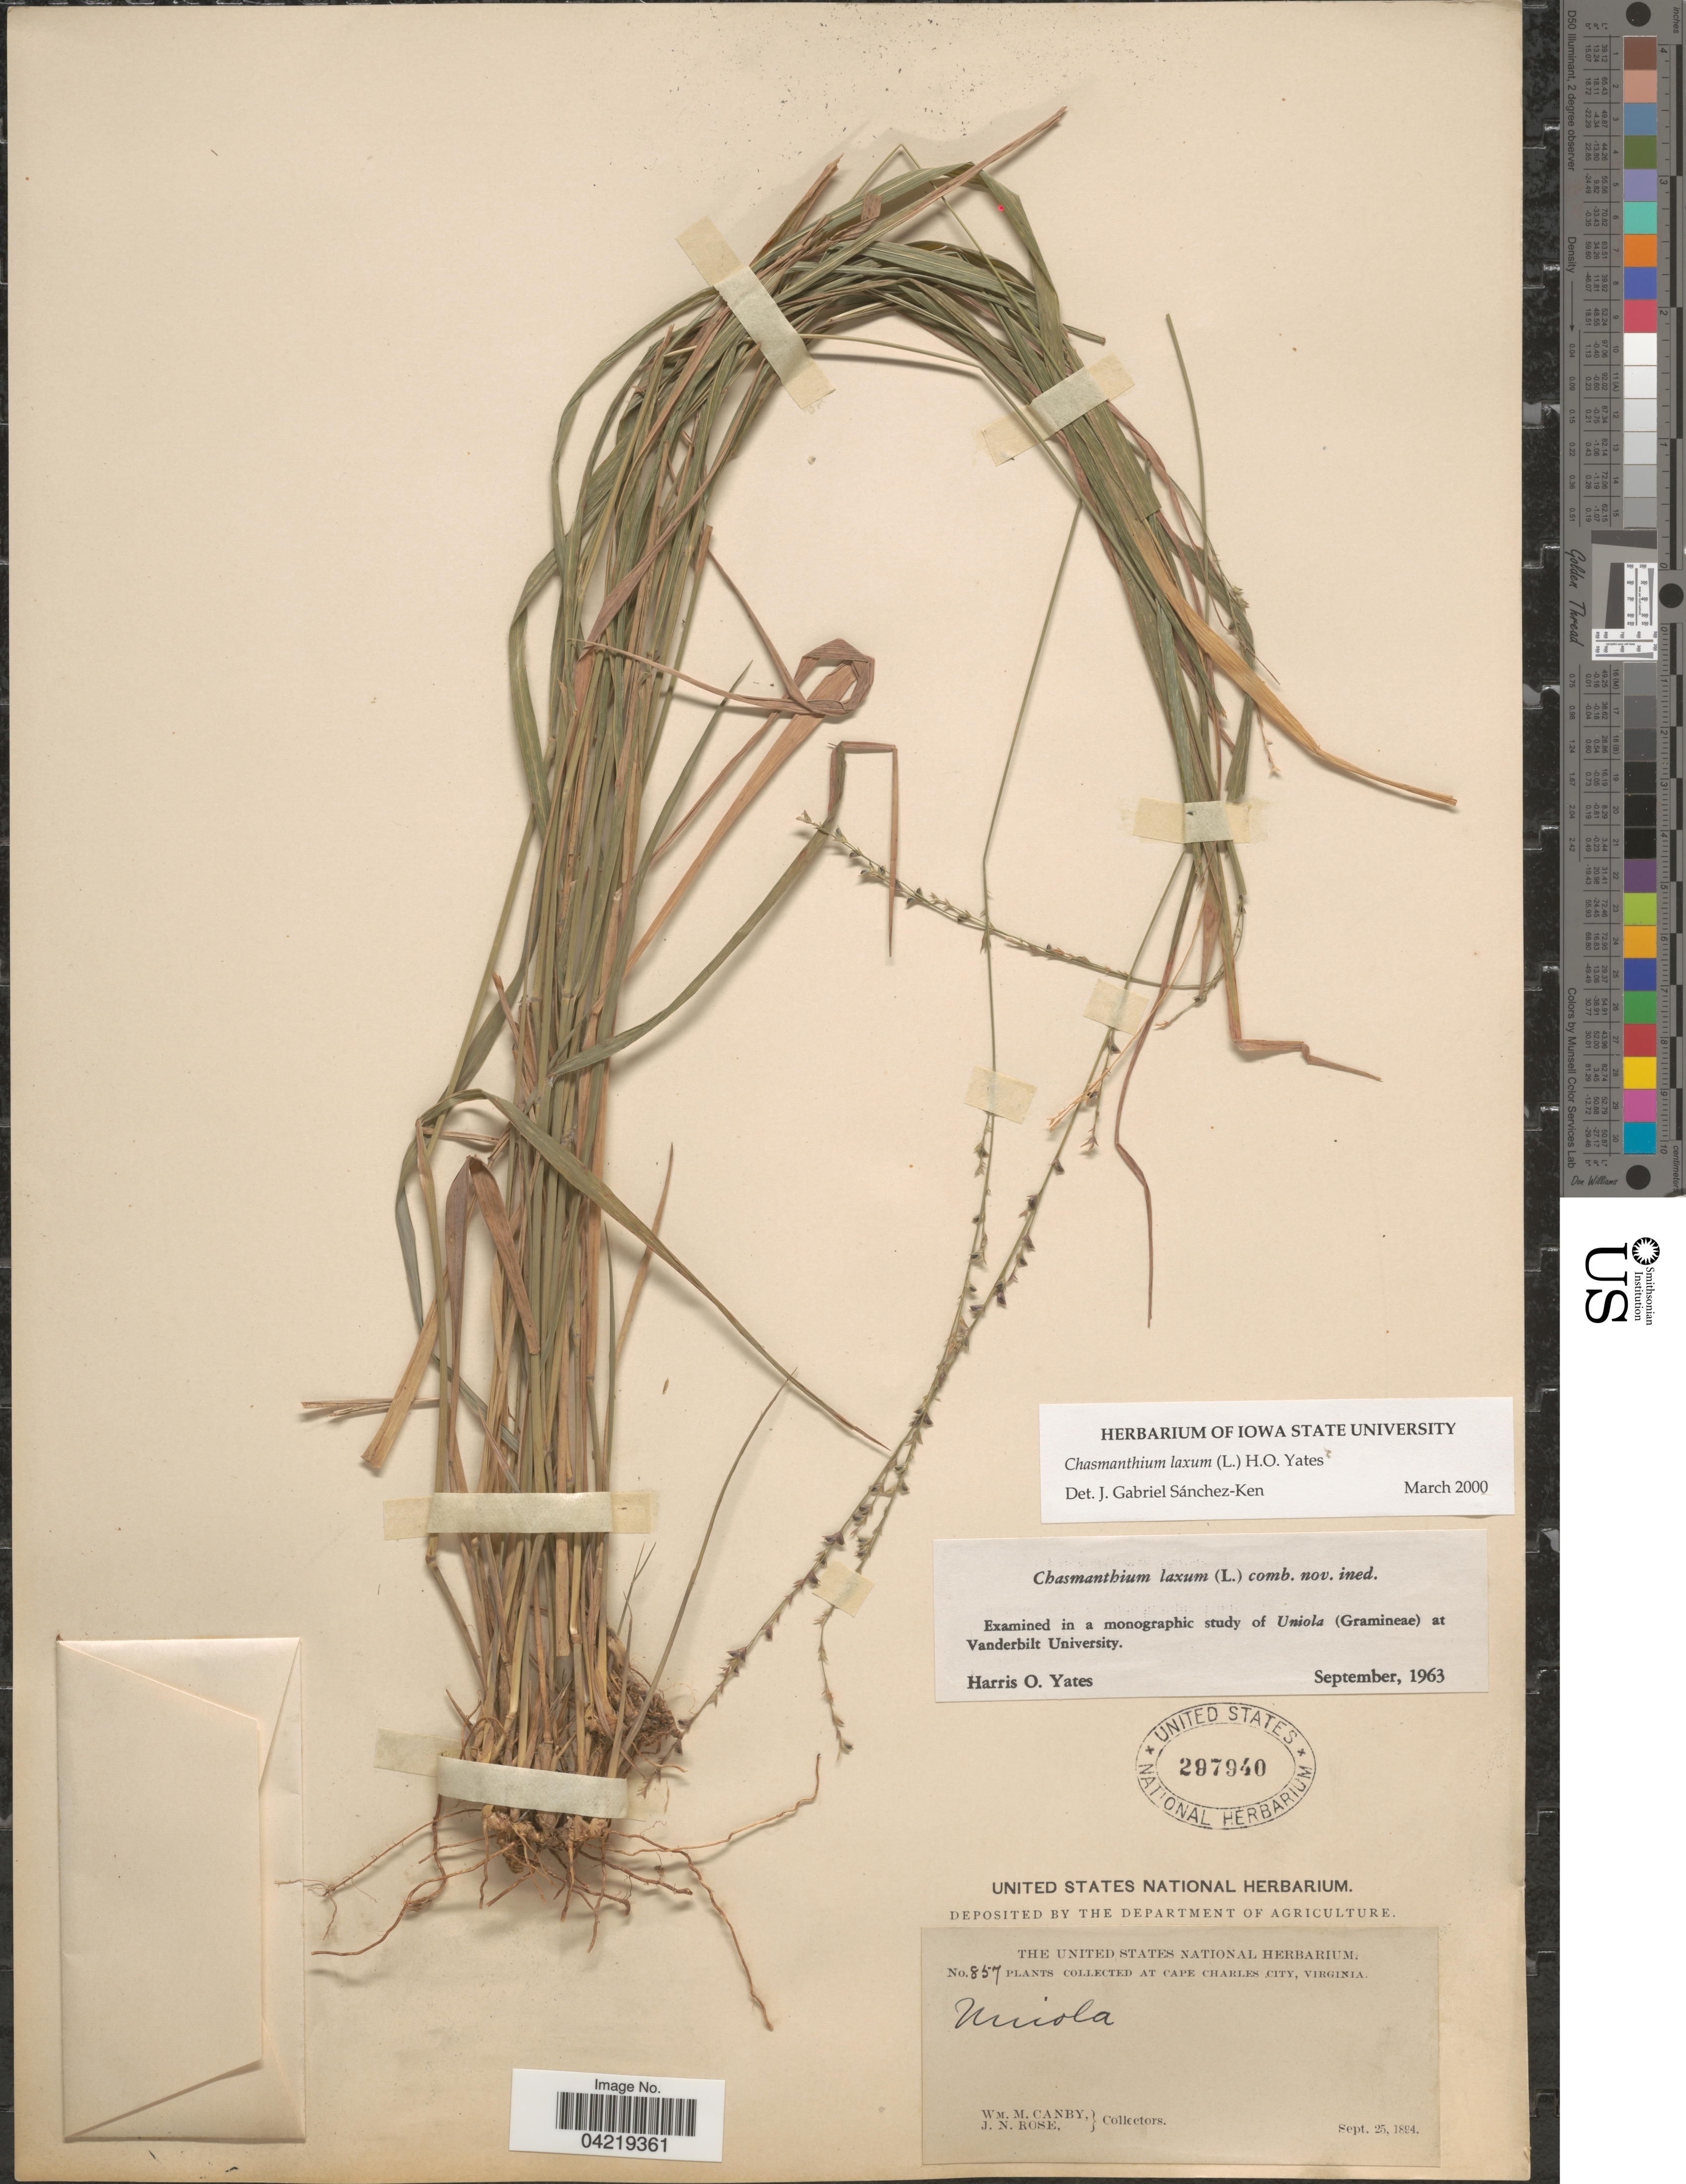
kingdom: Plantae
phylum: Tracheophyta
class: Liliopsida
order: Poales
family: Poaceae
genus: Chasmanthium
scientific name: Chasmanthium laxum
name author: (L.) H.O. Yates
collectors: W. M. Canby & J. N. Rose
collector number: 857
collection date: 1894-09-25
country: United States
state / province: Virginia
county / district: Charles City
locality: At Cape Charles City.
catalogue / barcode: US 297940